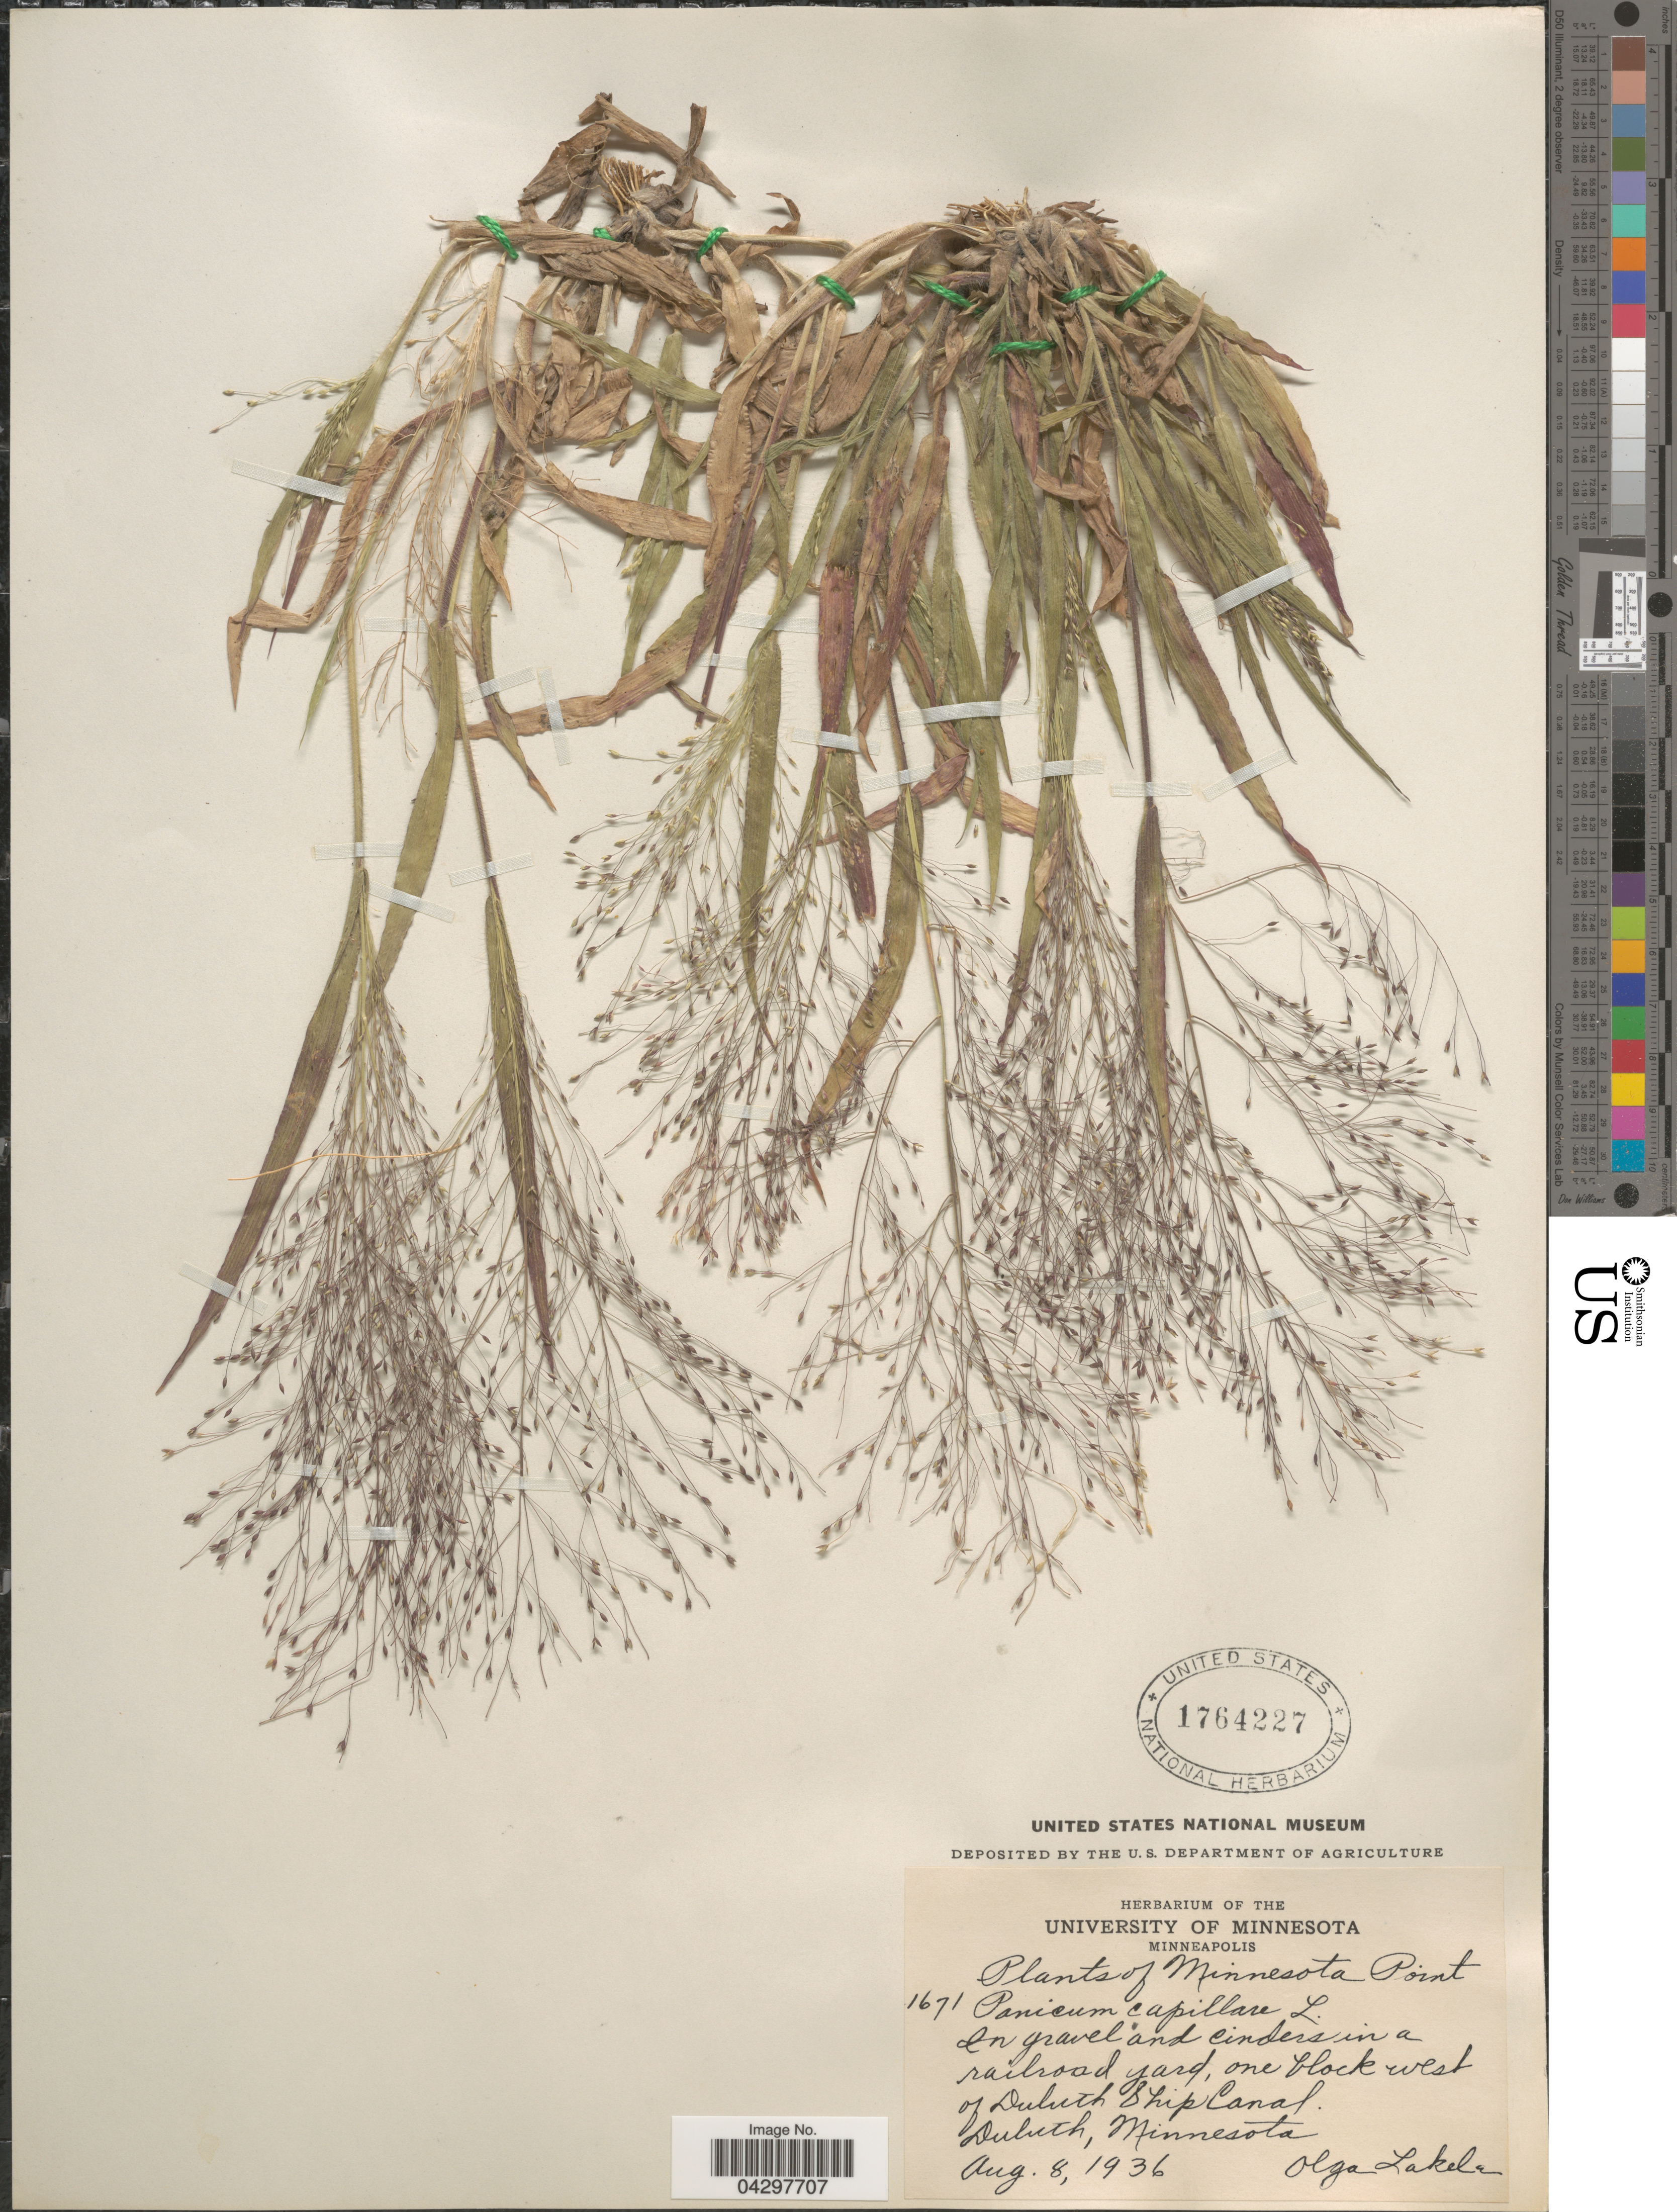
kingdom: Plantae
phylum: Tracheophyta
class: Liliopsida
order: Poales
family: Poaceae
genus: Panicum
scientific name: Panicum capillare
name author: L.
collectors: O. K. Lakela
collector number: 1671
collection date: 1936-08-08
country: United States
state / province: Minnesota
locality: In gravel and cinders in a railroad yard, one block west of Duluth Ship Canal. Duluth.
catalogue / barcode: US 1764227